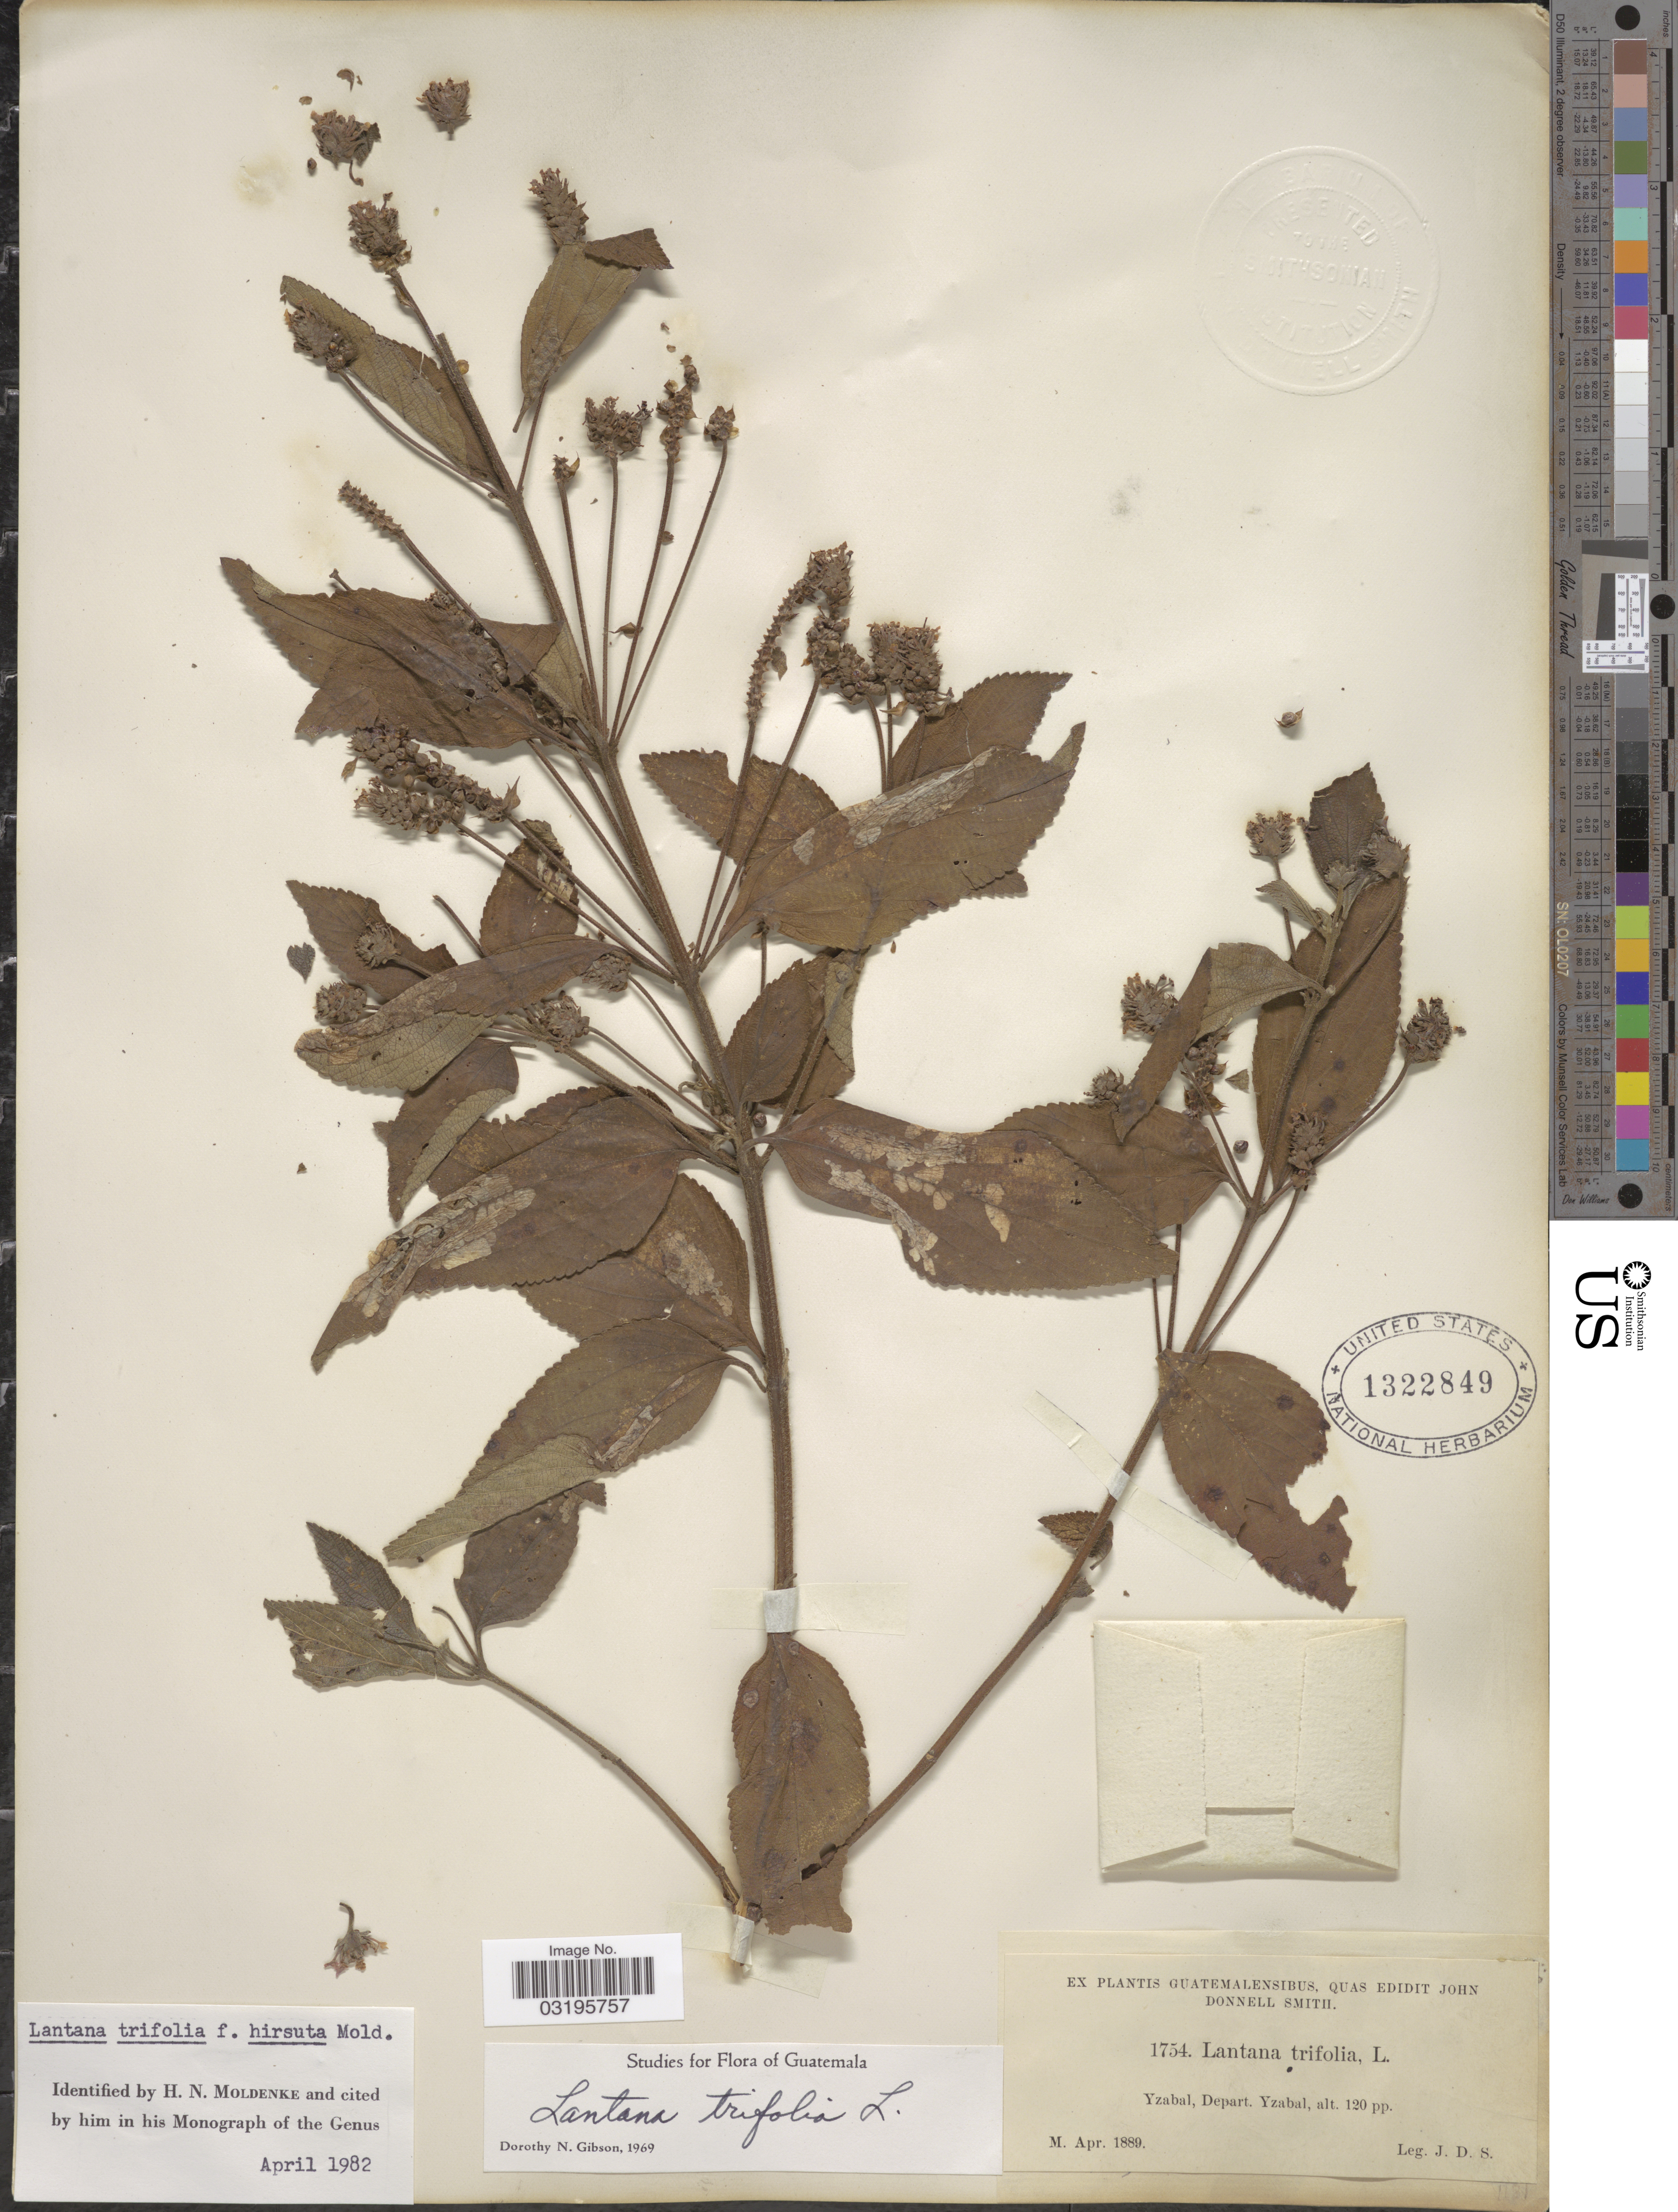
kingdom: Plantae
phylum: Tracheophyta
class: Magnoliopsida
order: Lamiales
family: Verbenaceae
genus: Lantana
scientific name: Lantana trifolia f. hirsuta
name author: Moldenke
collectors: J. Donnell Smith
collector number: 1754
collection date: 1889-04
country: Guatemala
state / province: Izabal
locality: Depart. Yzabal.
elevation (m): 37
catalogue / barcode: US 1322849